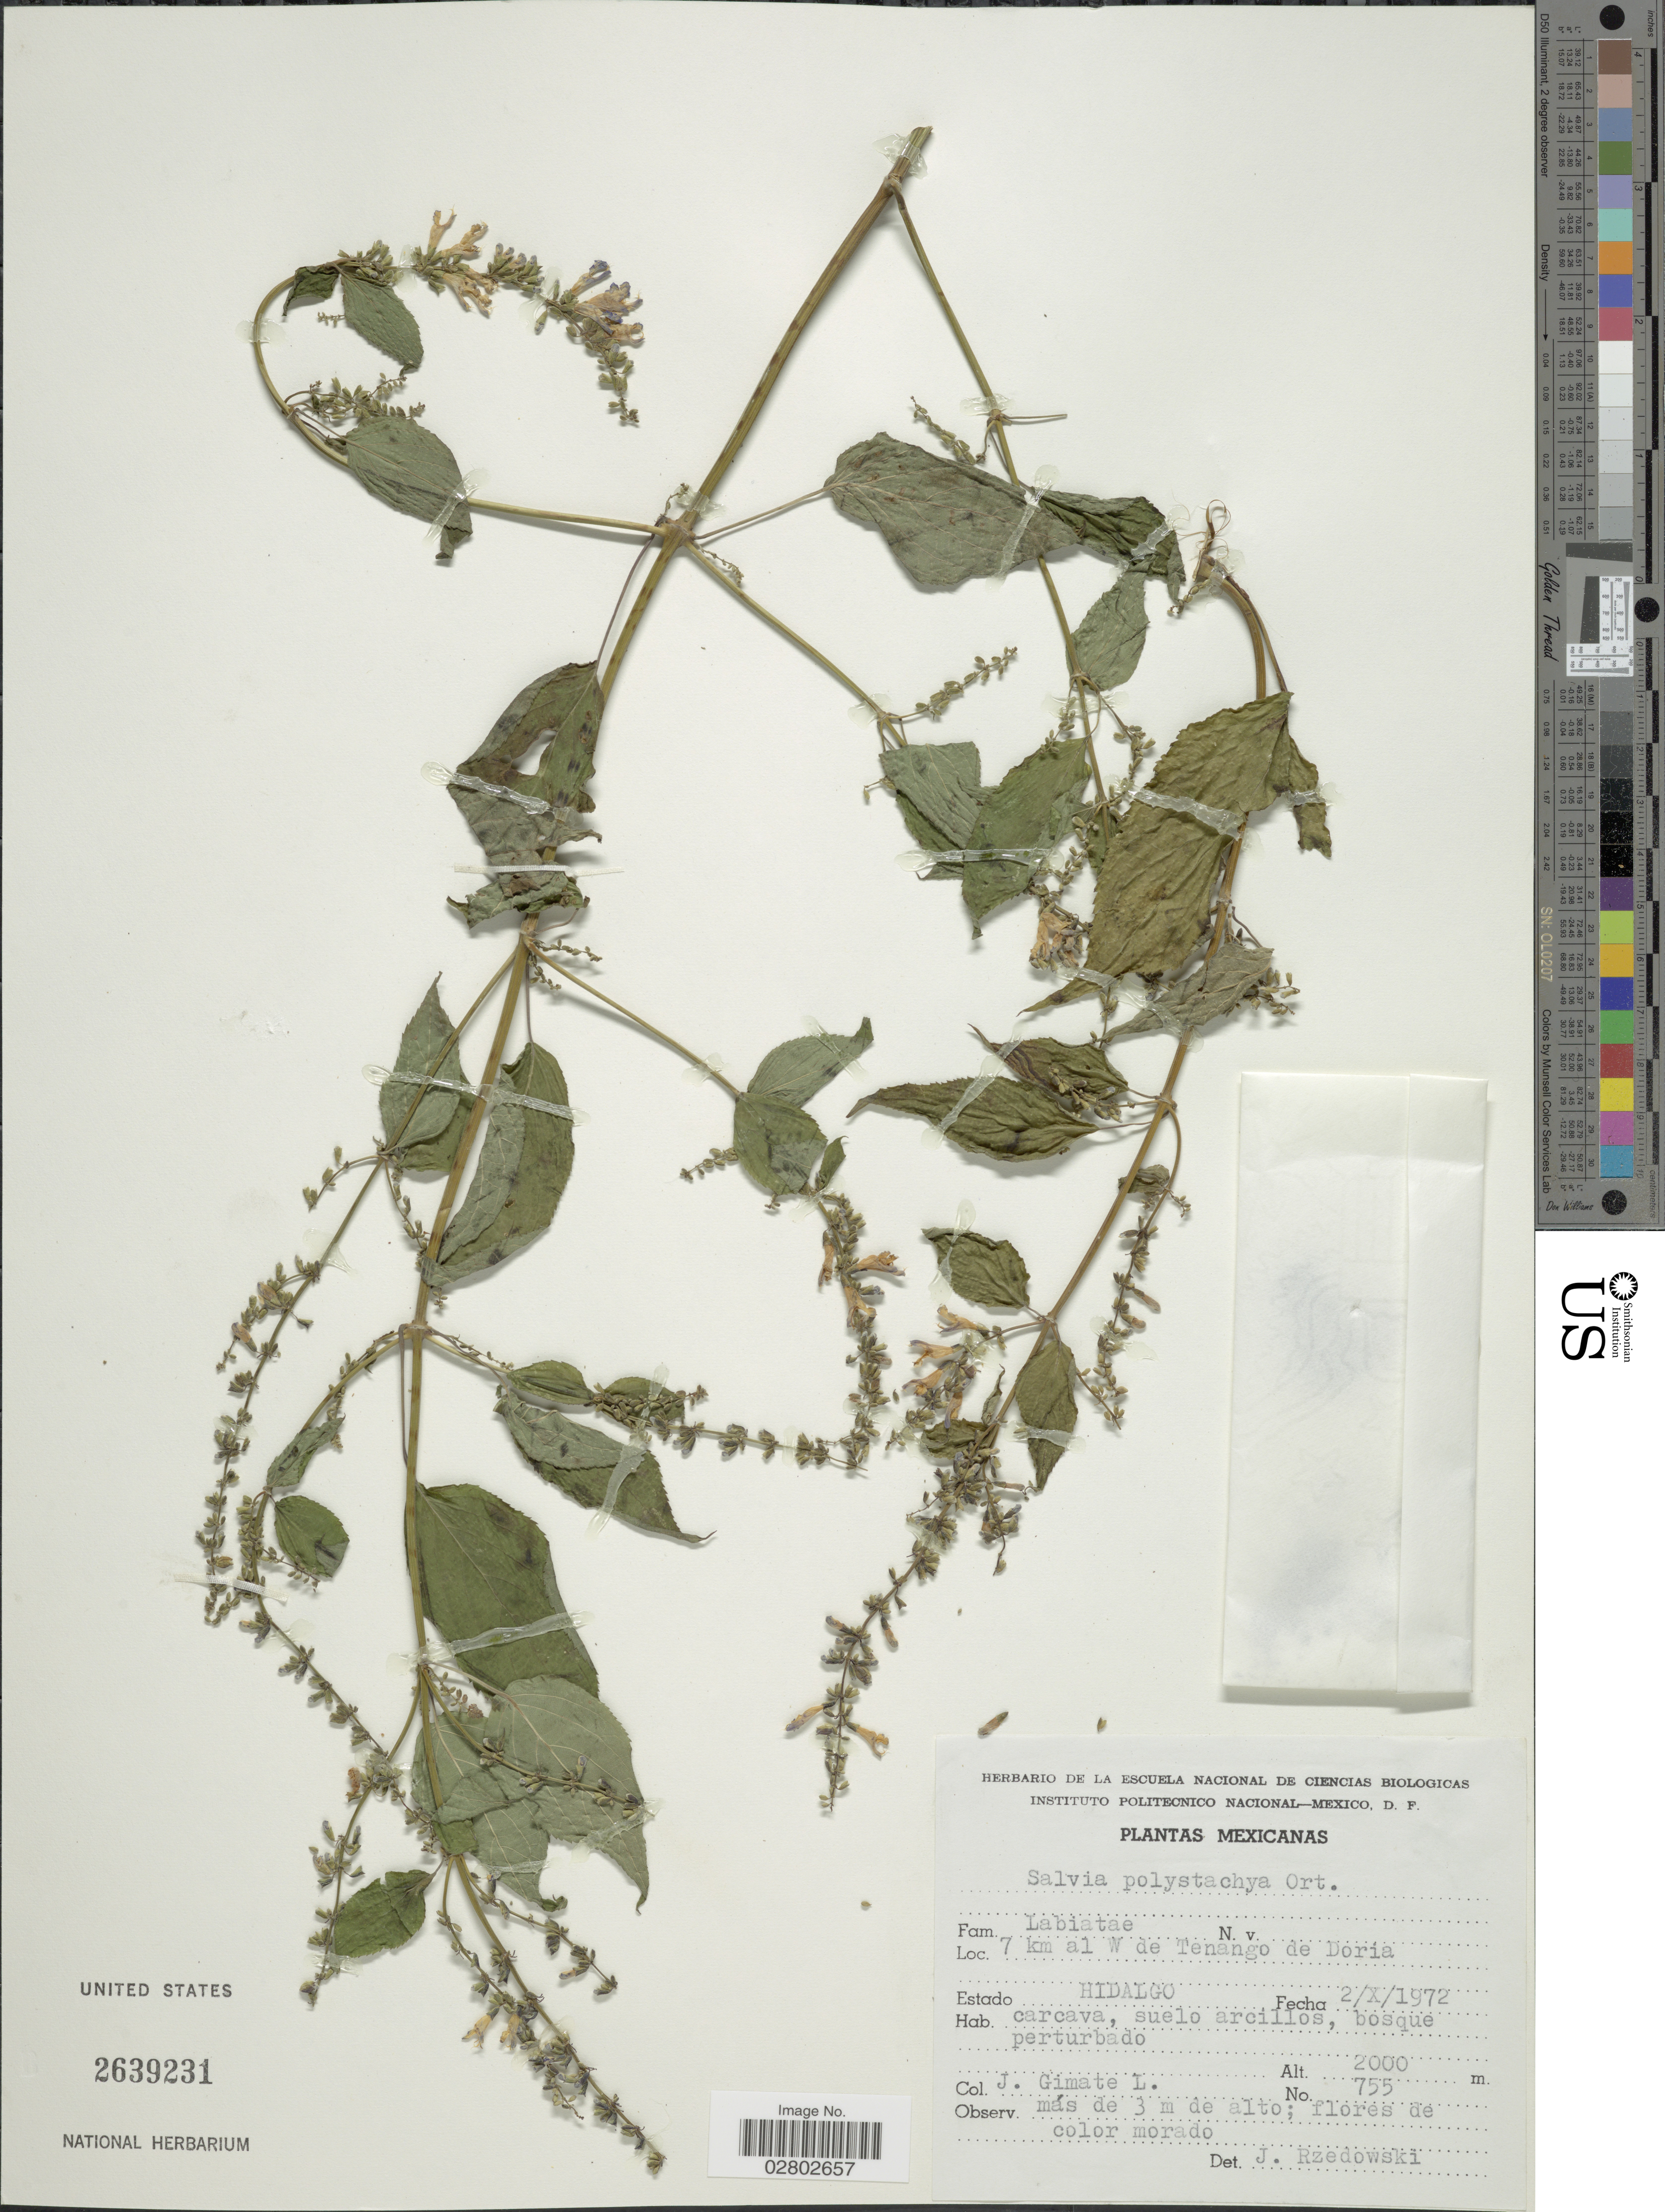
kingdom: Plantae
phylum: Tracheophyta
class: Magnoliopsida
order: Lamiales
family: Lamiaceae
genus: Salvia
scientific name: Salvia polystachya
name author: Cav.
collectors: J. Gimate L.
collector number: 755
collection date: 1972-10-02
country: Mexico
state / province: Hidalgo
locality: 7 km al W de Tenango de Doria. Estado Hidalgo.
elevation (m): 2000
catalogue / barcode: US 2639231